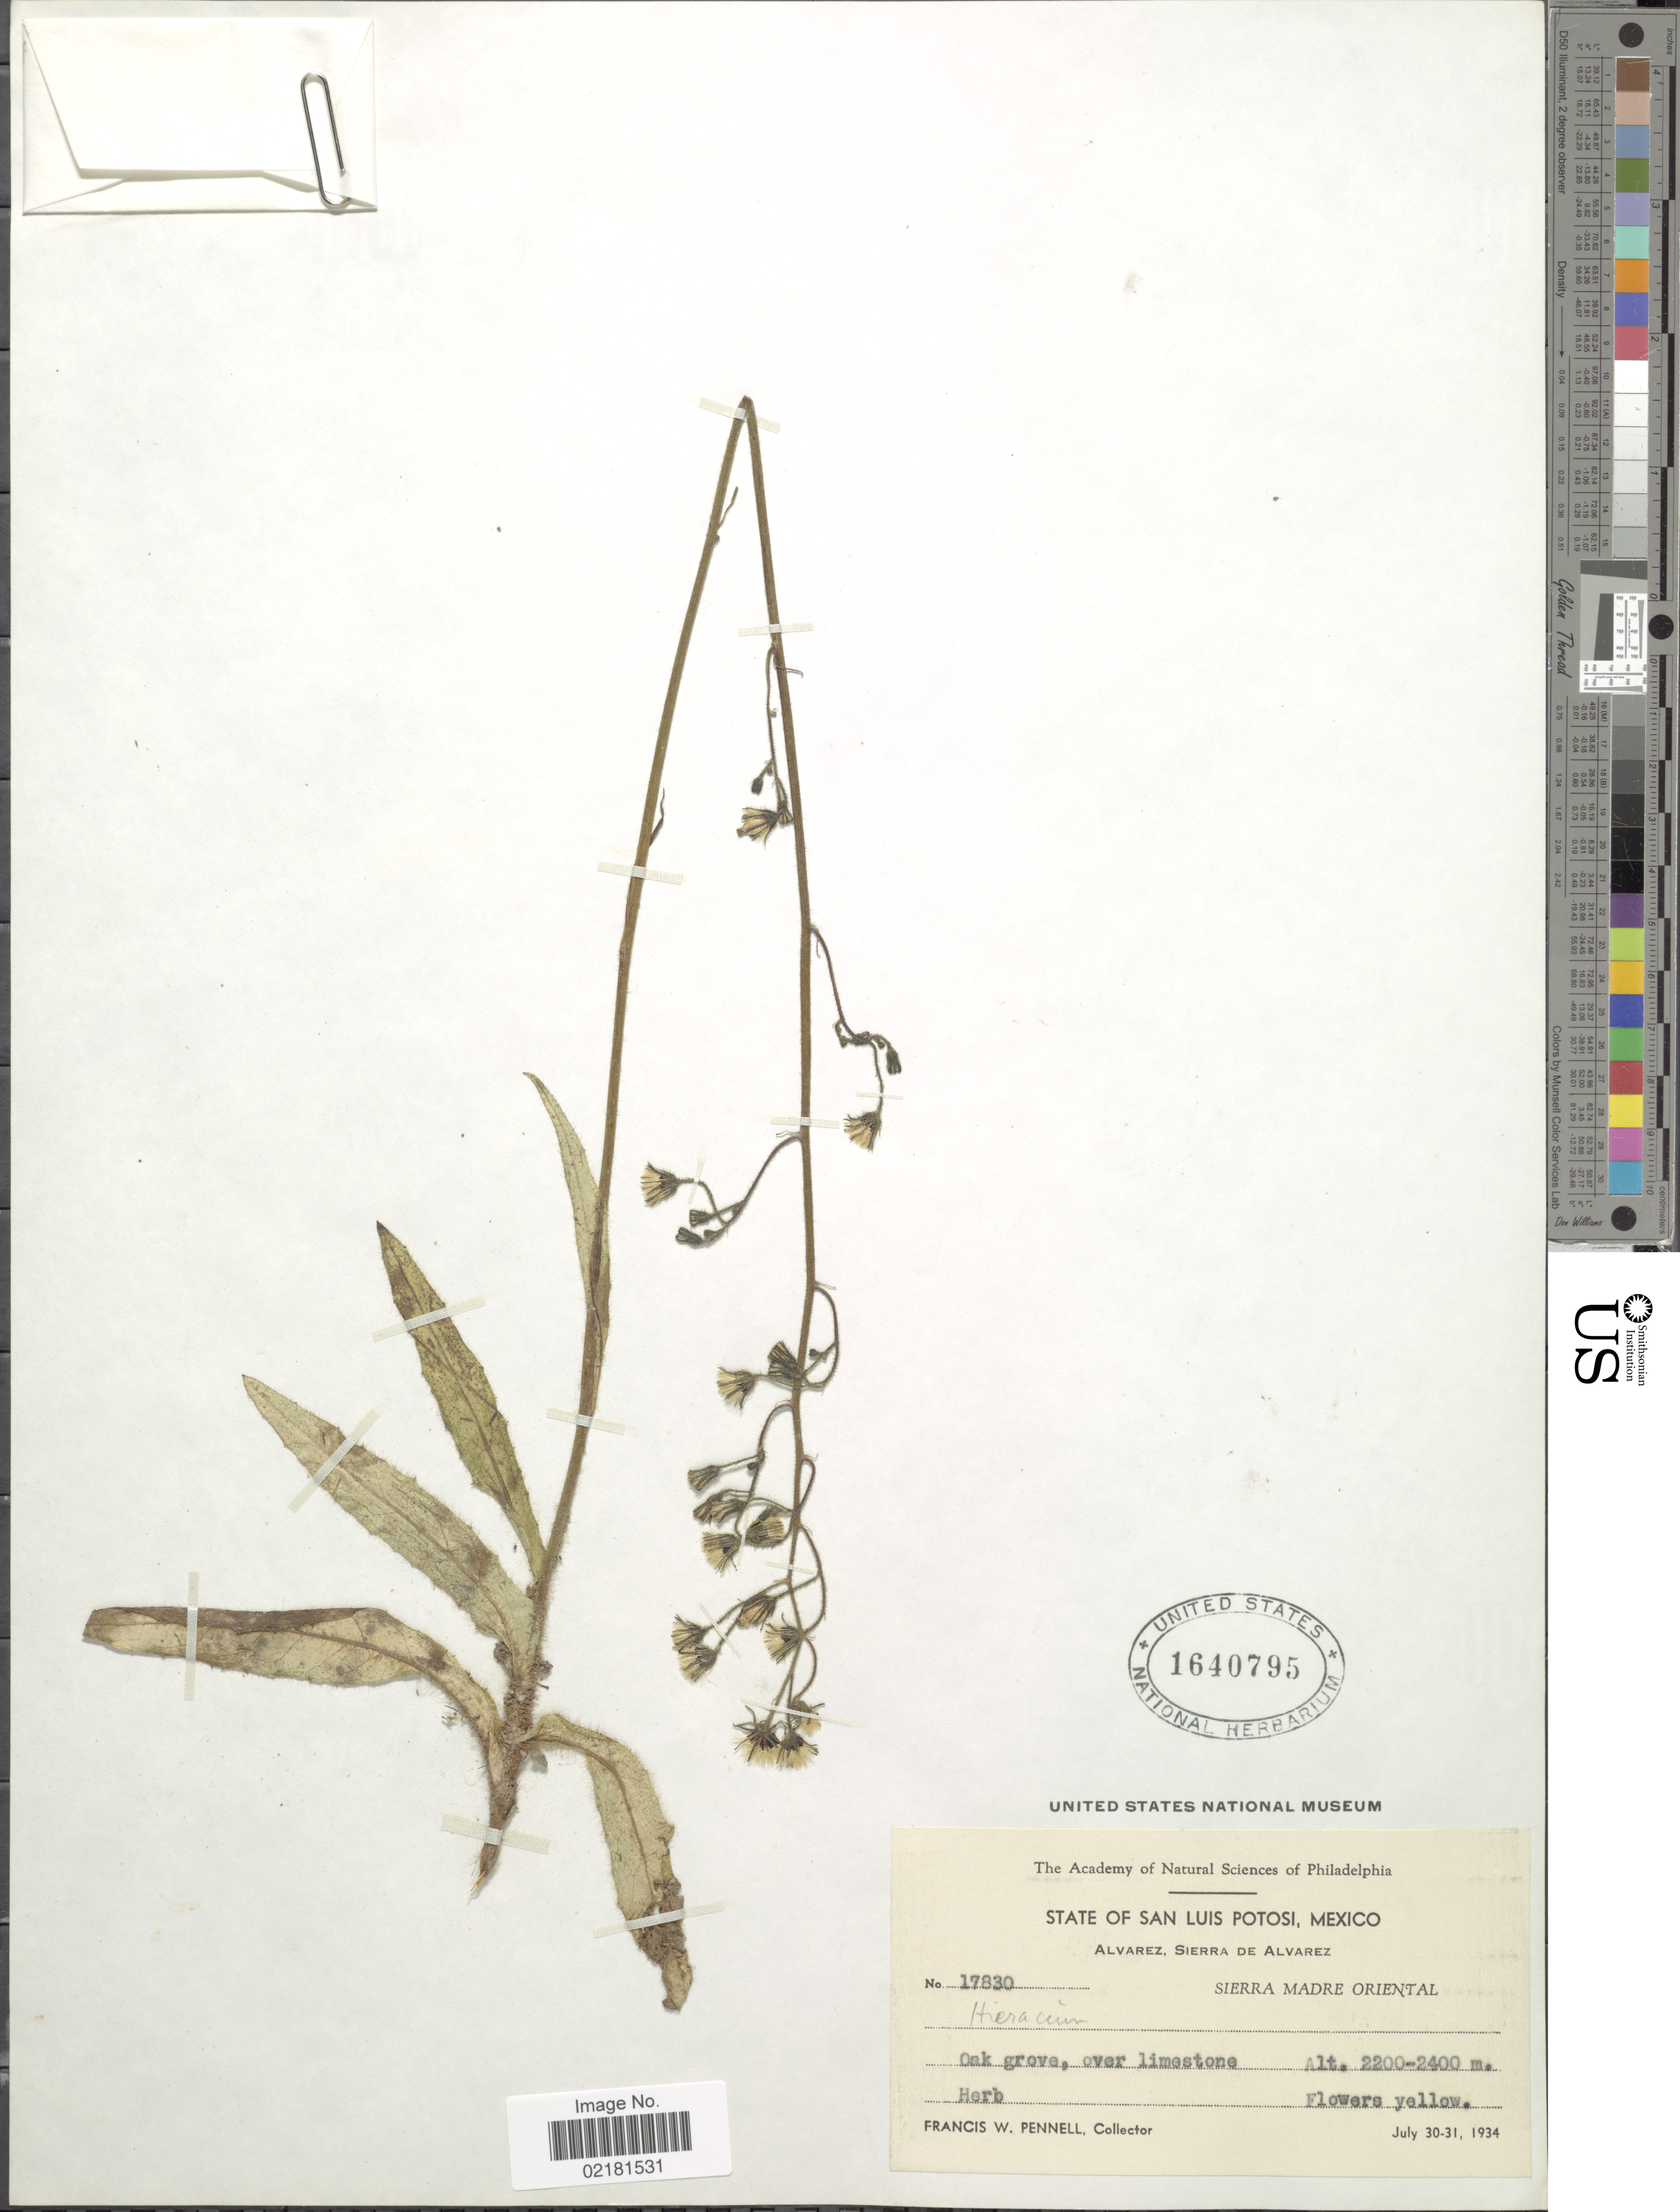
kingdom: Plantae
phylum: Tracheophyta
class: Magnoliopsida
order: Asterales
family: Asteraceae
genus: Hieracium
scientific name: Hieracium repandulare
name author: Druce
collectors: F. W. Pennell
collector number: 17830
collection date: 1934-07-30/1934-07-31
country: Mexico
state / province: San Luis Potosí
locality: Alvarez, Siera de Alvarez, Sierra Madre Oriental.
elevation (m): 2200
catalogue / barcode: US 1640795